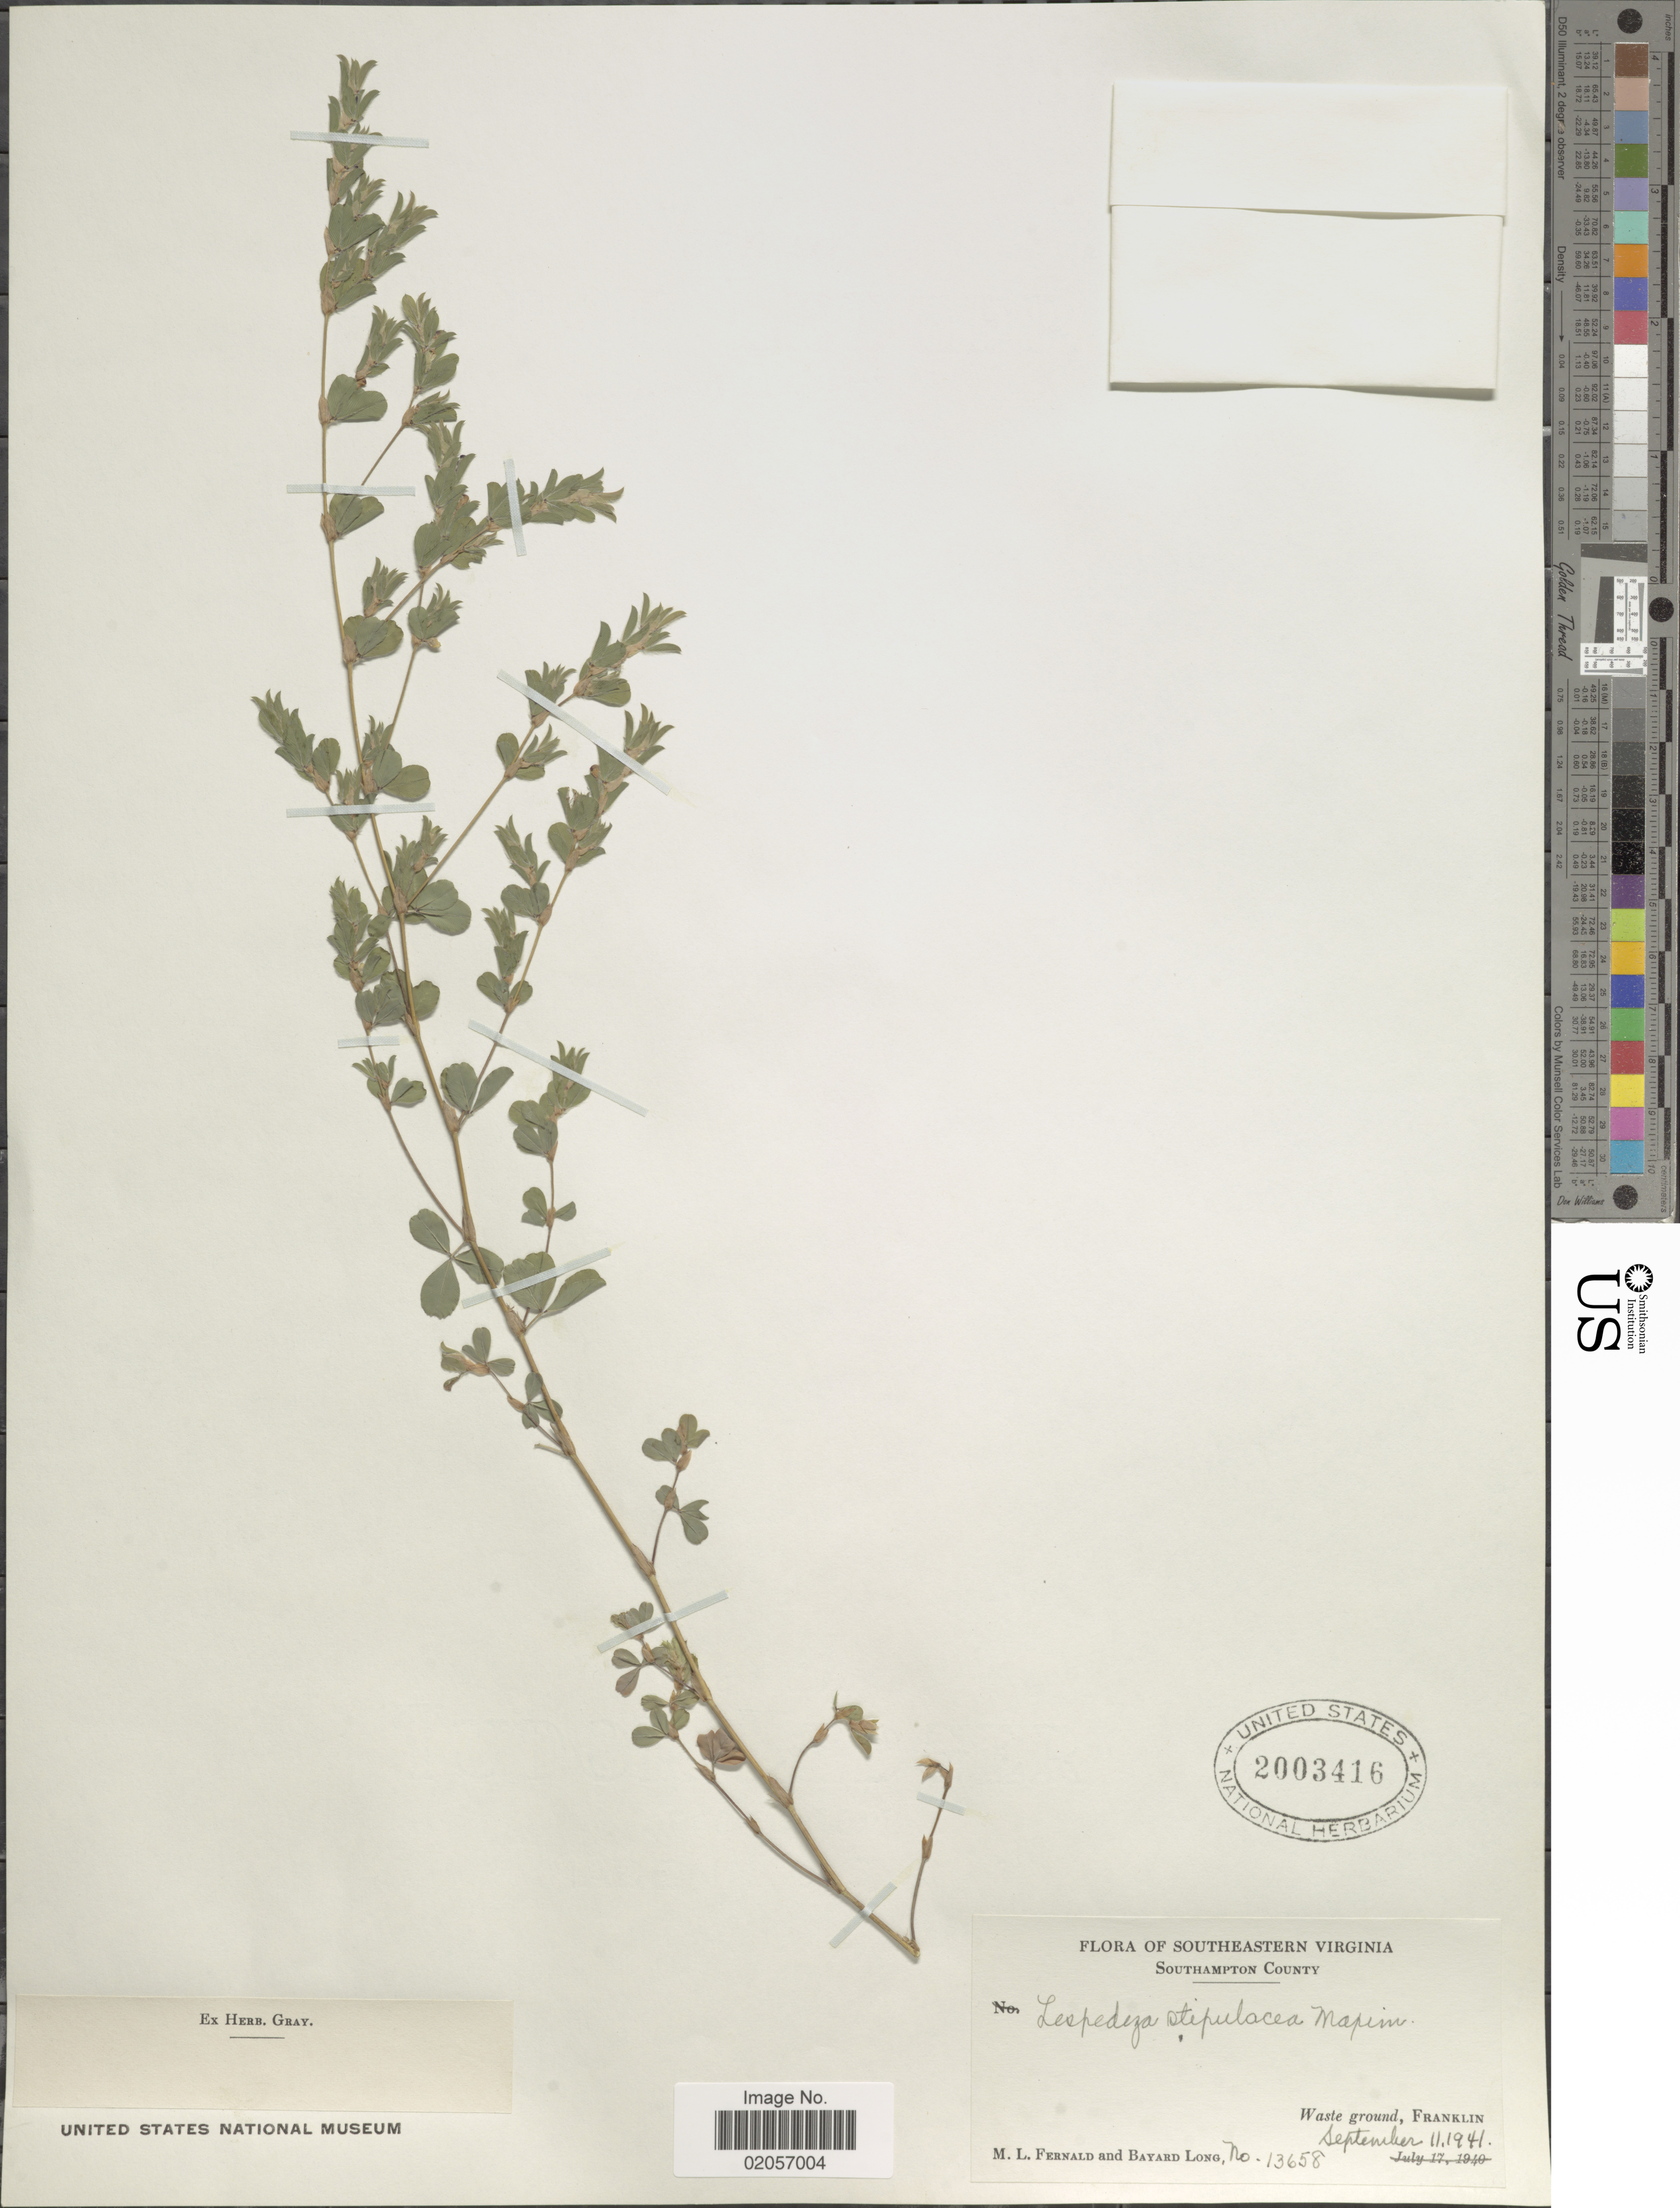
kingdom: Plantae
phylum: Tracheophyta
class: Magnoliopsida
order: Fabales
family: Fabaceae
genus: Kummerowia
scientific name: Kummerowia stipulacea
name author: (Maxim.) Makino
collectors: M. L. Fernald & B. H. Long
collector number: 13658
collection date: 1941-09-11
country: United States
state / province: Virginia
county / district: Southampton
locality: Southeastern Virginia. Southampton County. Waste ground, Franklin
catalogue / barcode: US 2003416